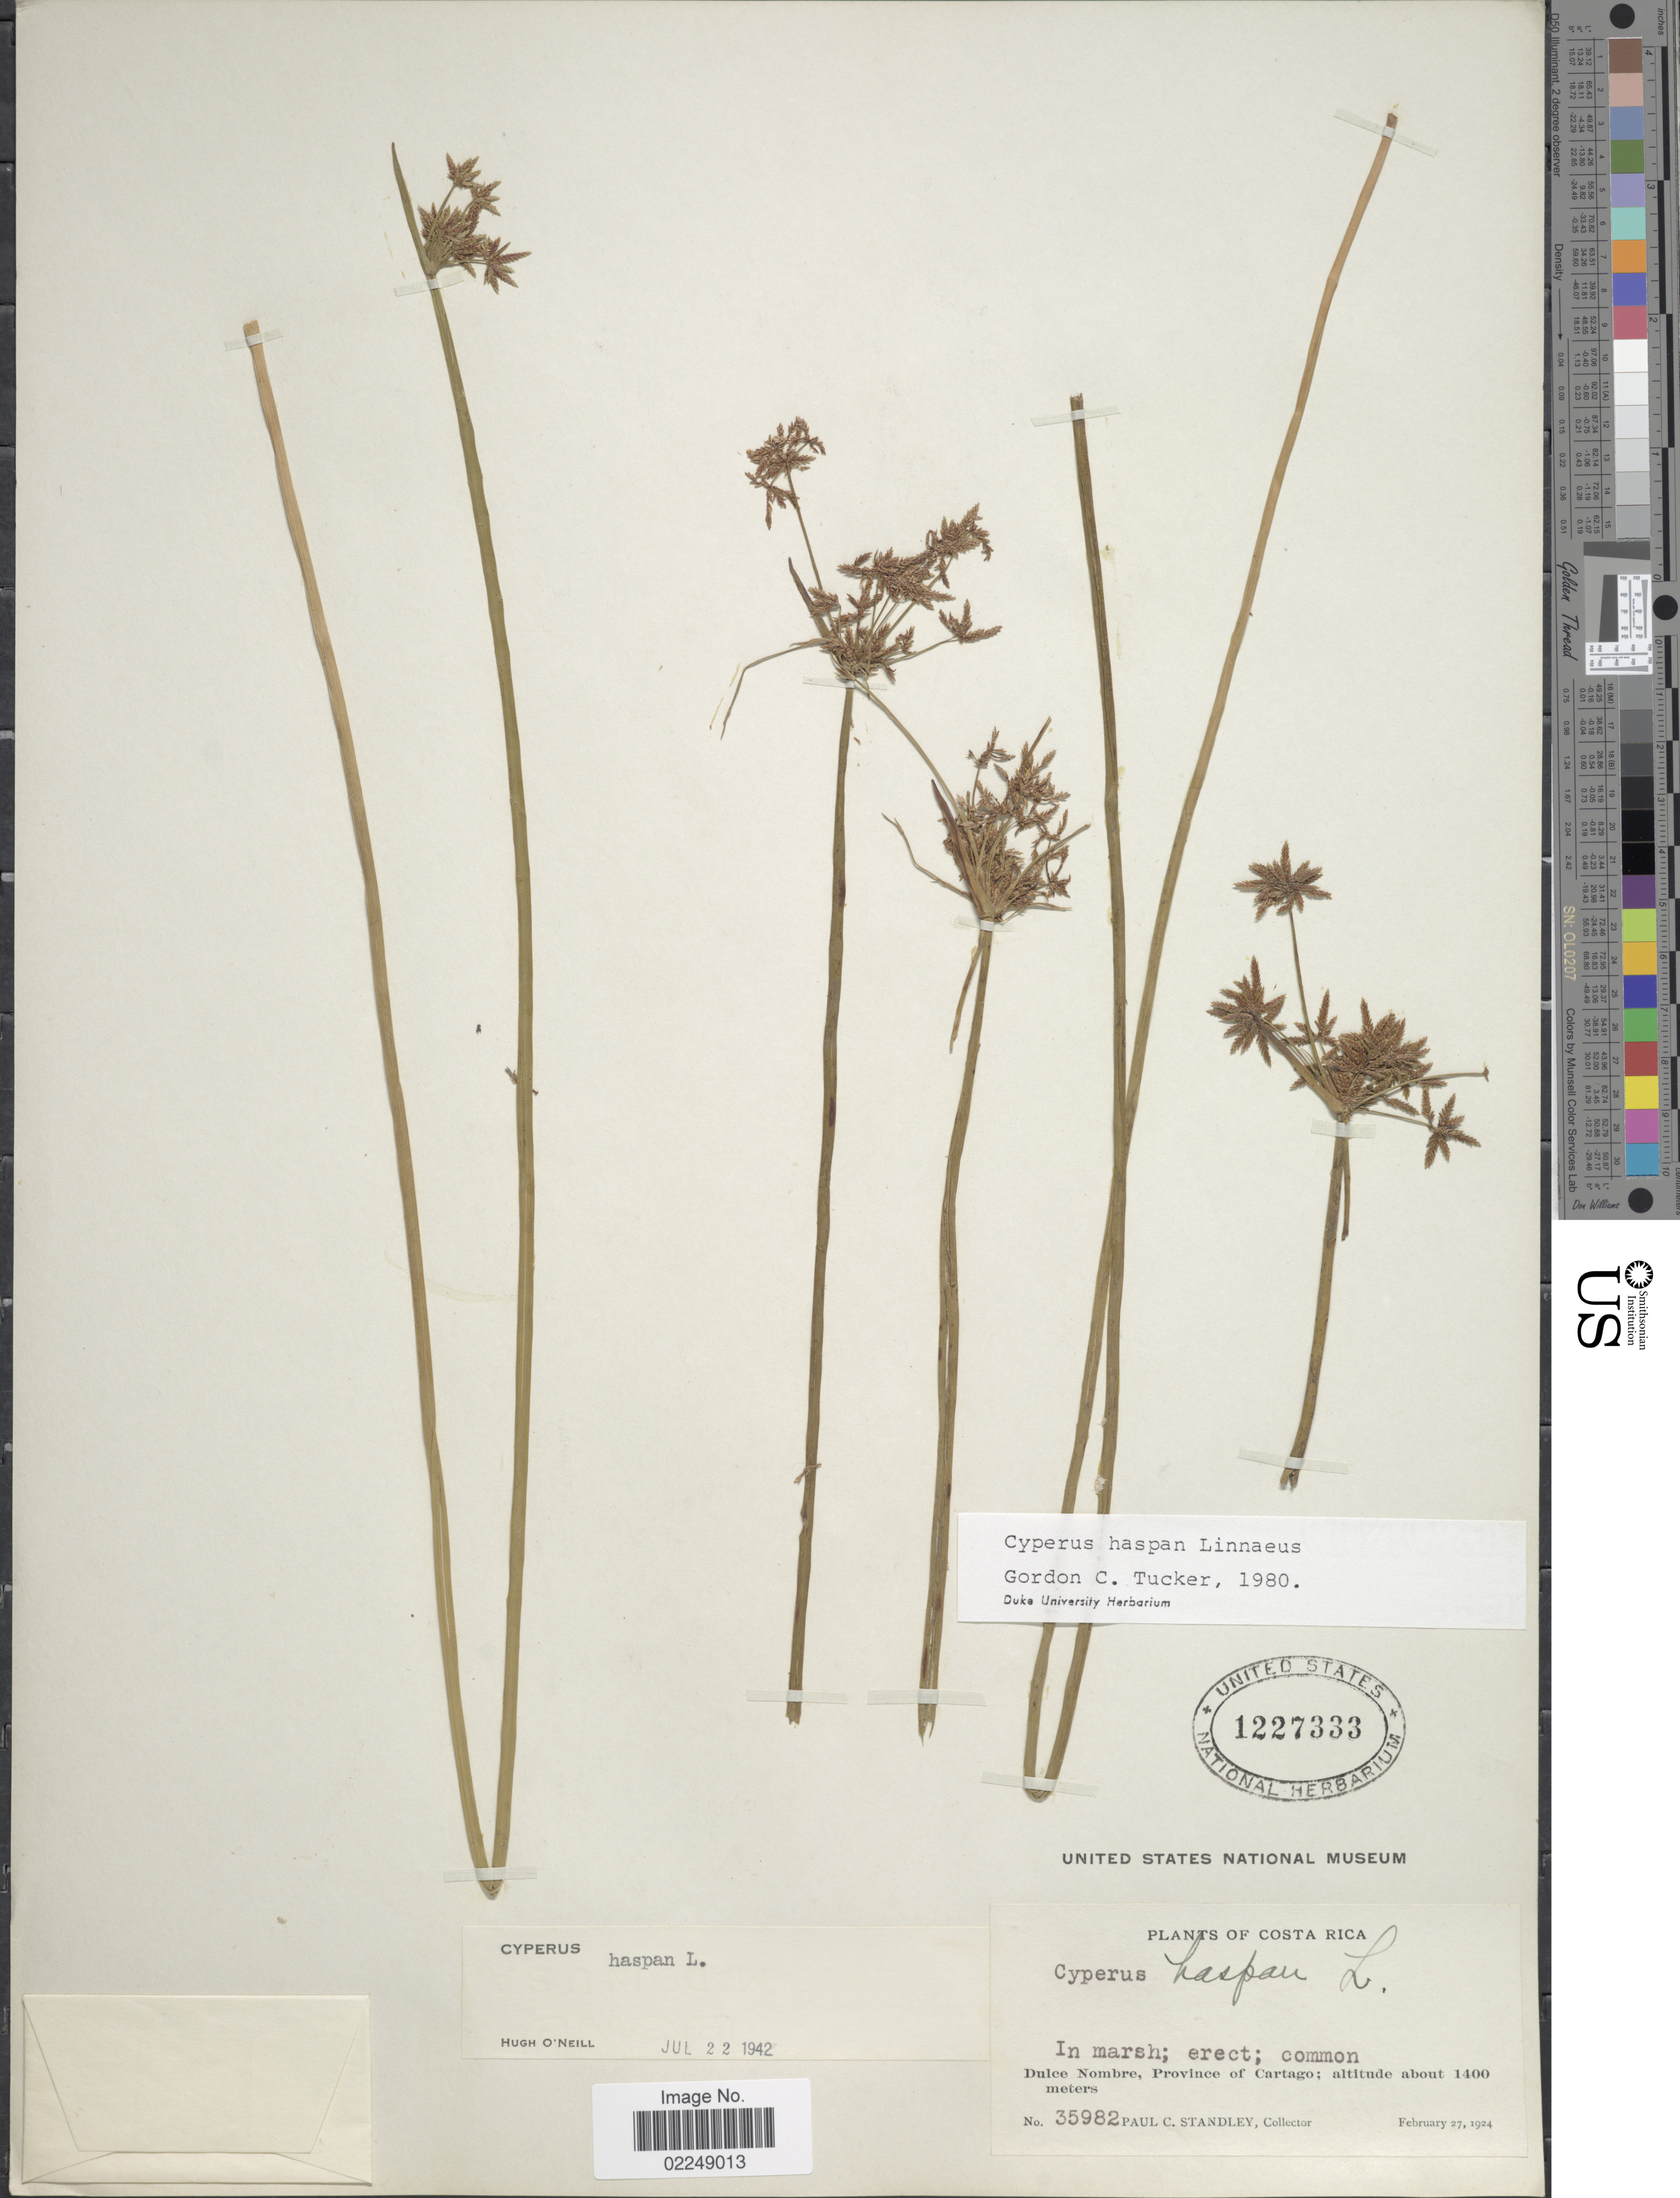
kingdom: Plantae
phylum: Tracheophyta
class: Liliopsida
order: Poales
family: Cyperaceae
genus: Cyperus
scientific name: Cyperus haspan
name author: L.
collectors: P. C. Standley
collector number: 35982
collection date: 1924-02-27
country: Costa Rica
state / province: Cartago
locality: Dulce Nombre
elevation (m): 1400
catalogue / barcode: US 1227333